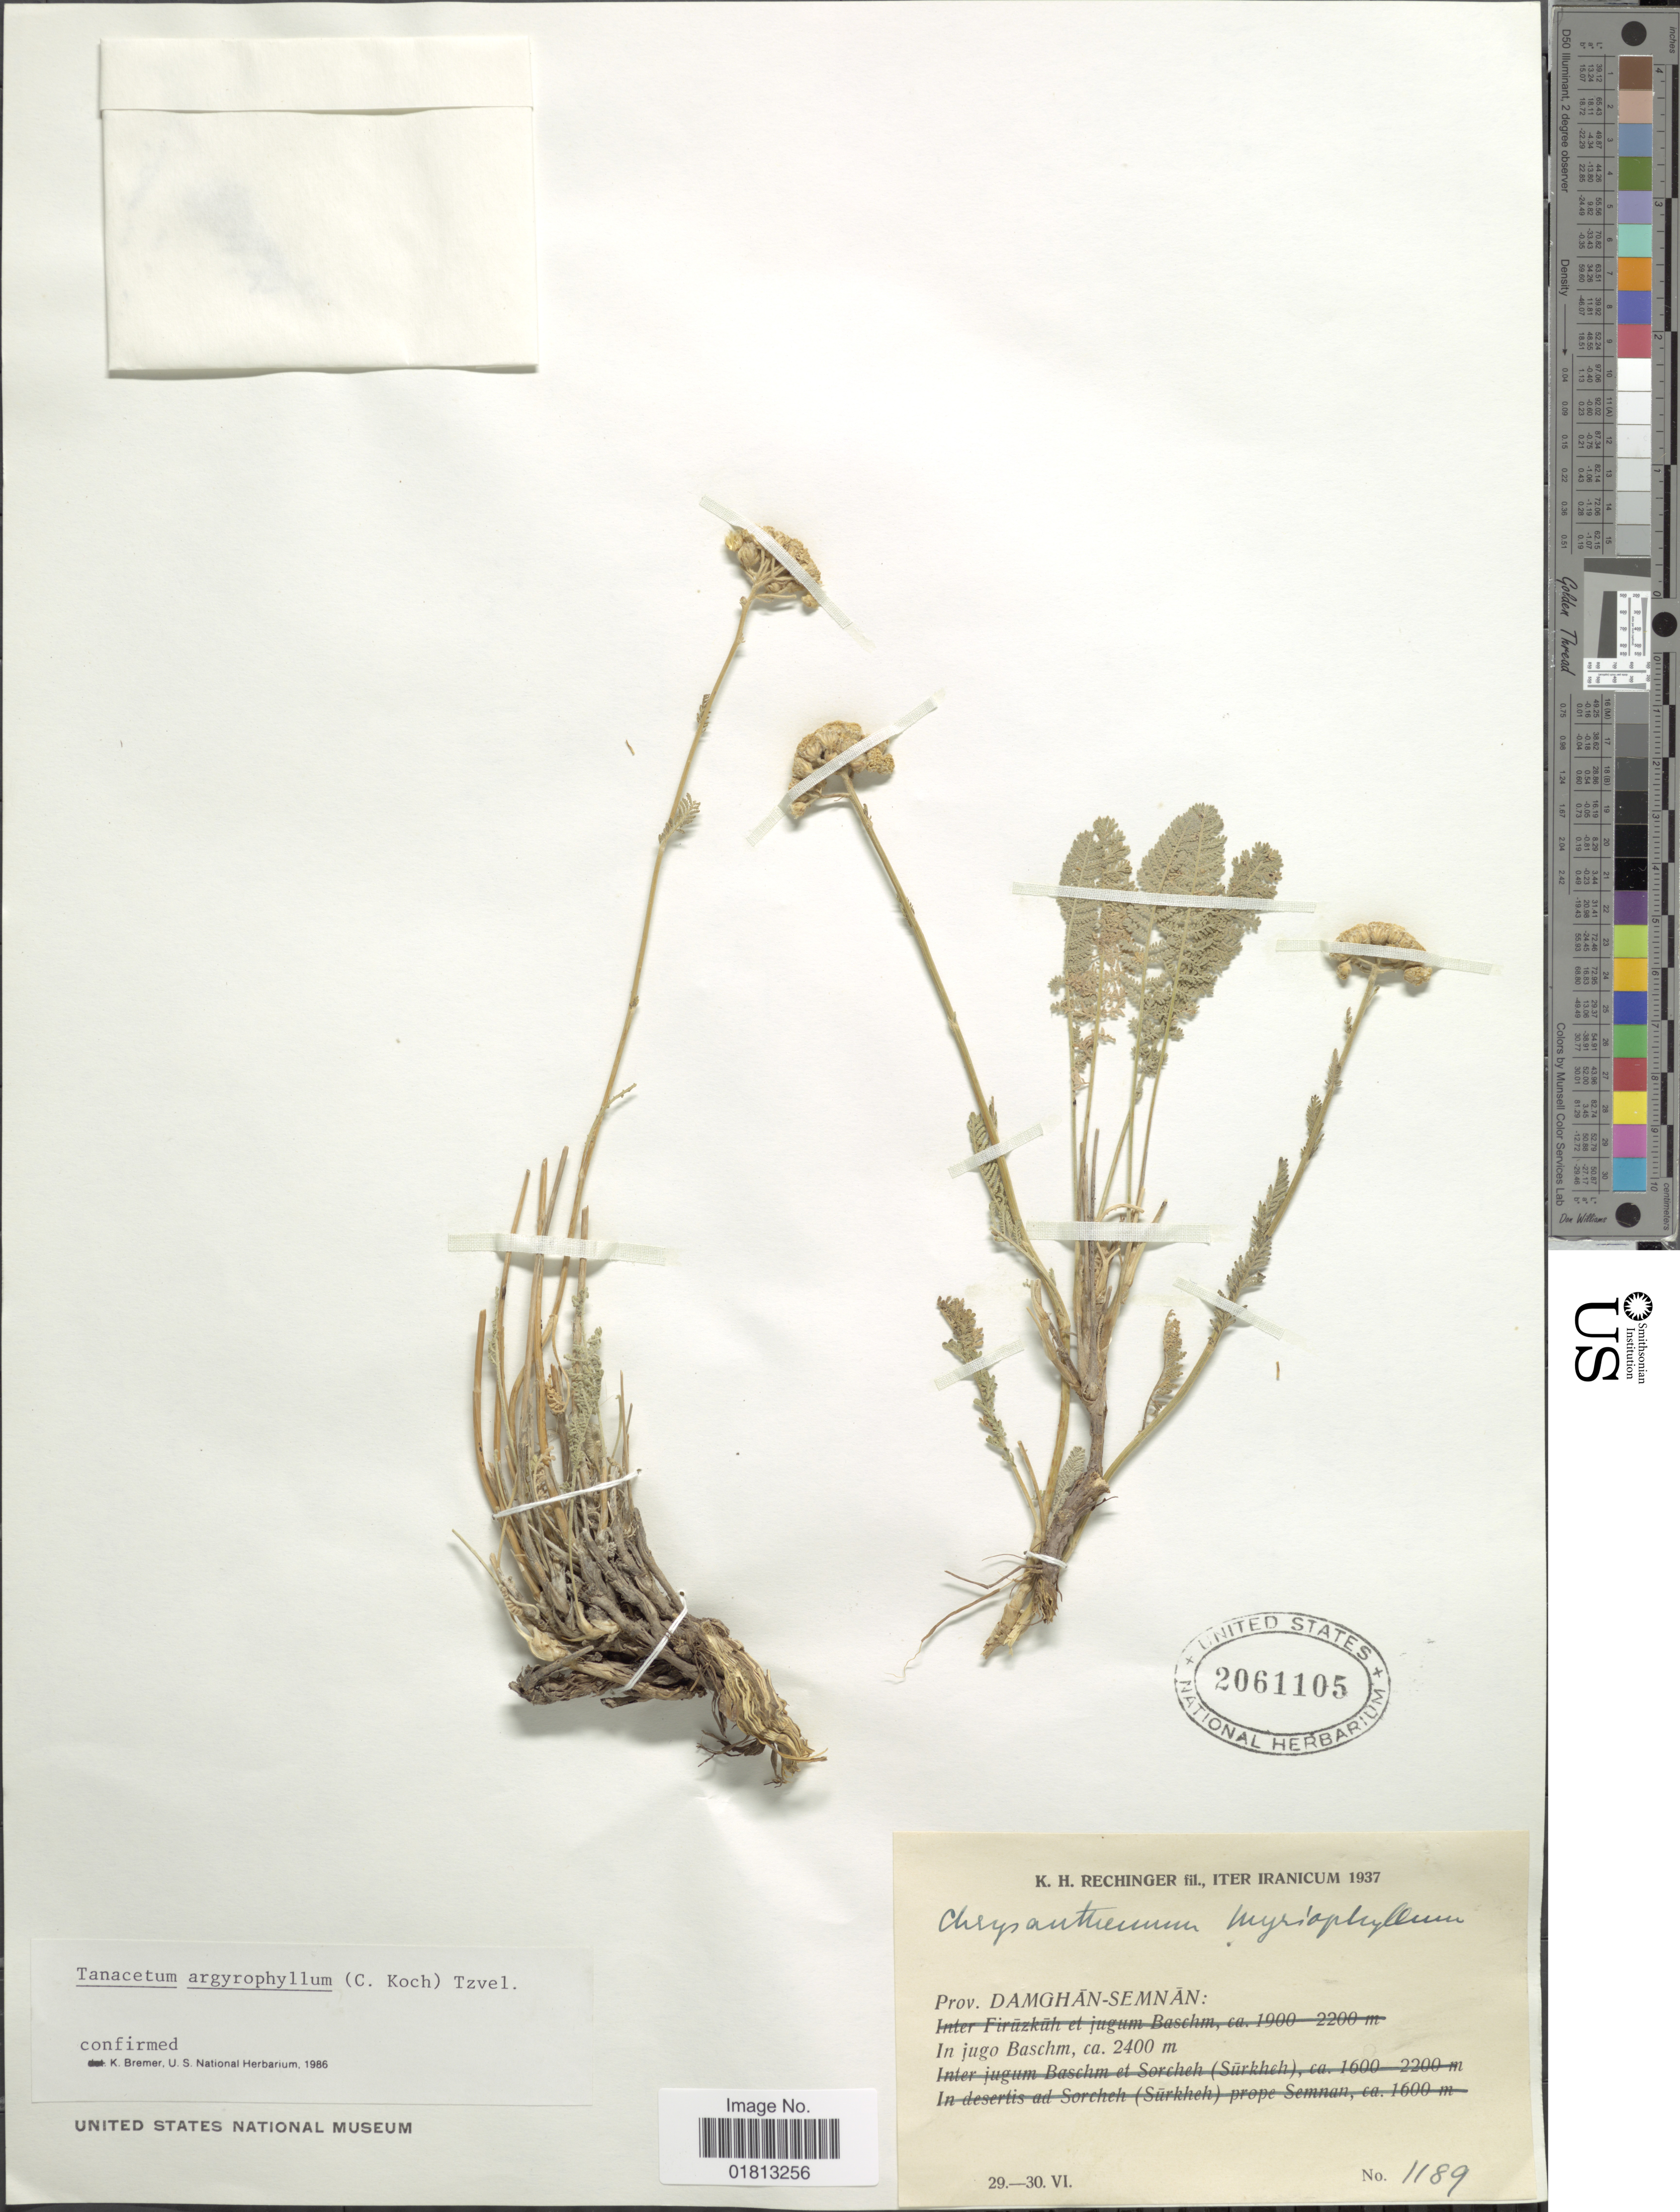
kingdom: Plantae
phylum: Tracheophyta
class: Magnoliopsida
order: Asterales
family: Asteraceae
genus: Tanacetum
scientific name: Tanacetum argyrophyllum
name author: (C. Koch) Tzvelev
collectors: K. H. Rechinger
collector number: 1189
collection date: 1937-06-29/1937-06-30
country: Iran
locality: Prov. Damghan-SemnanL In jugo Baschm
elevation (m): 2400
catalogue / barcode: US 2061105